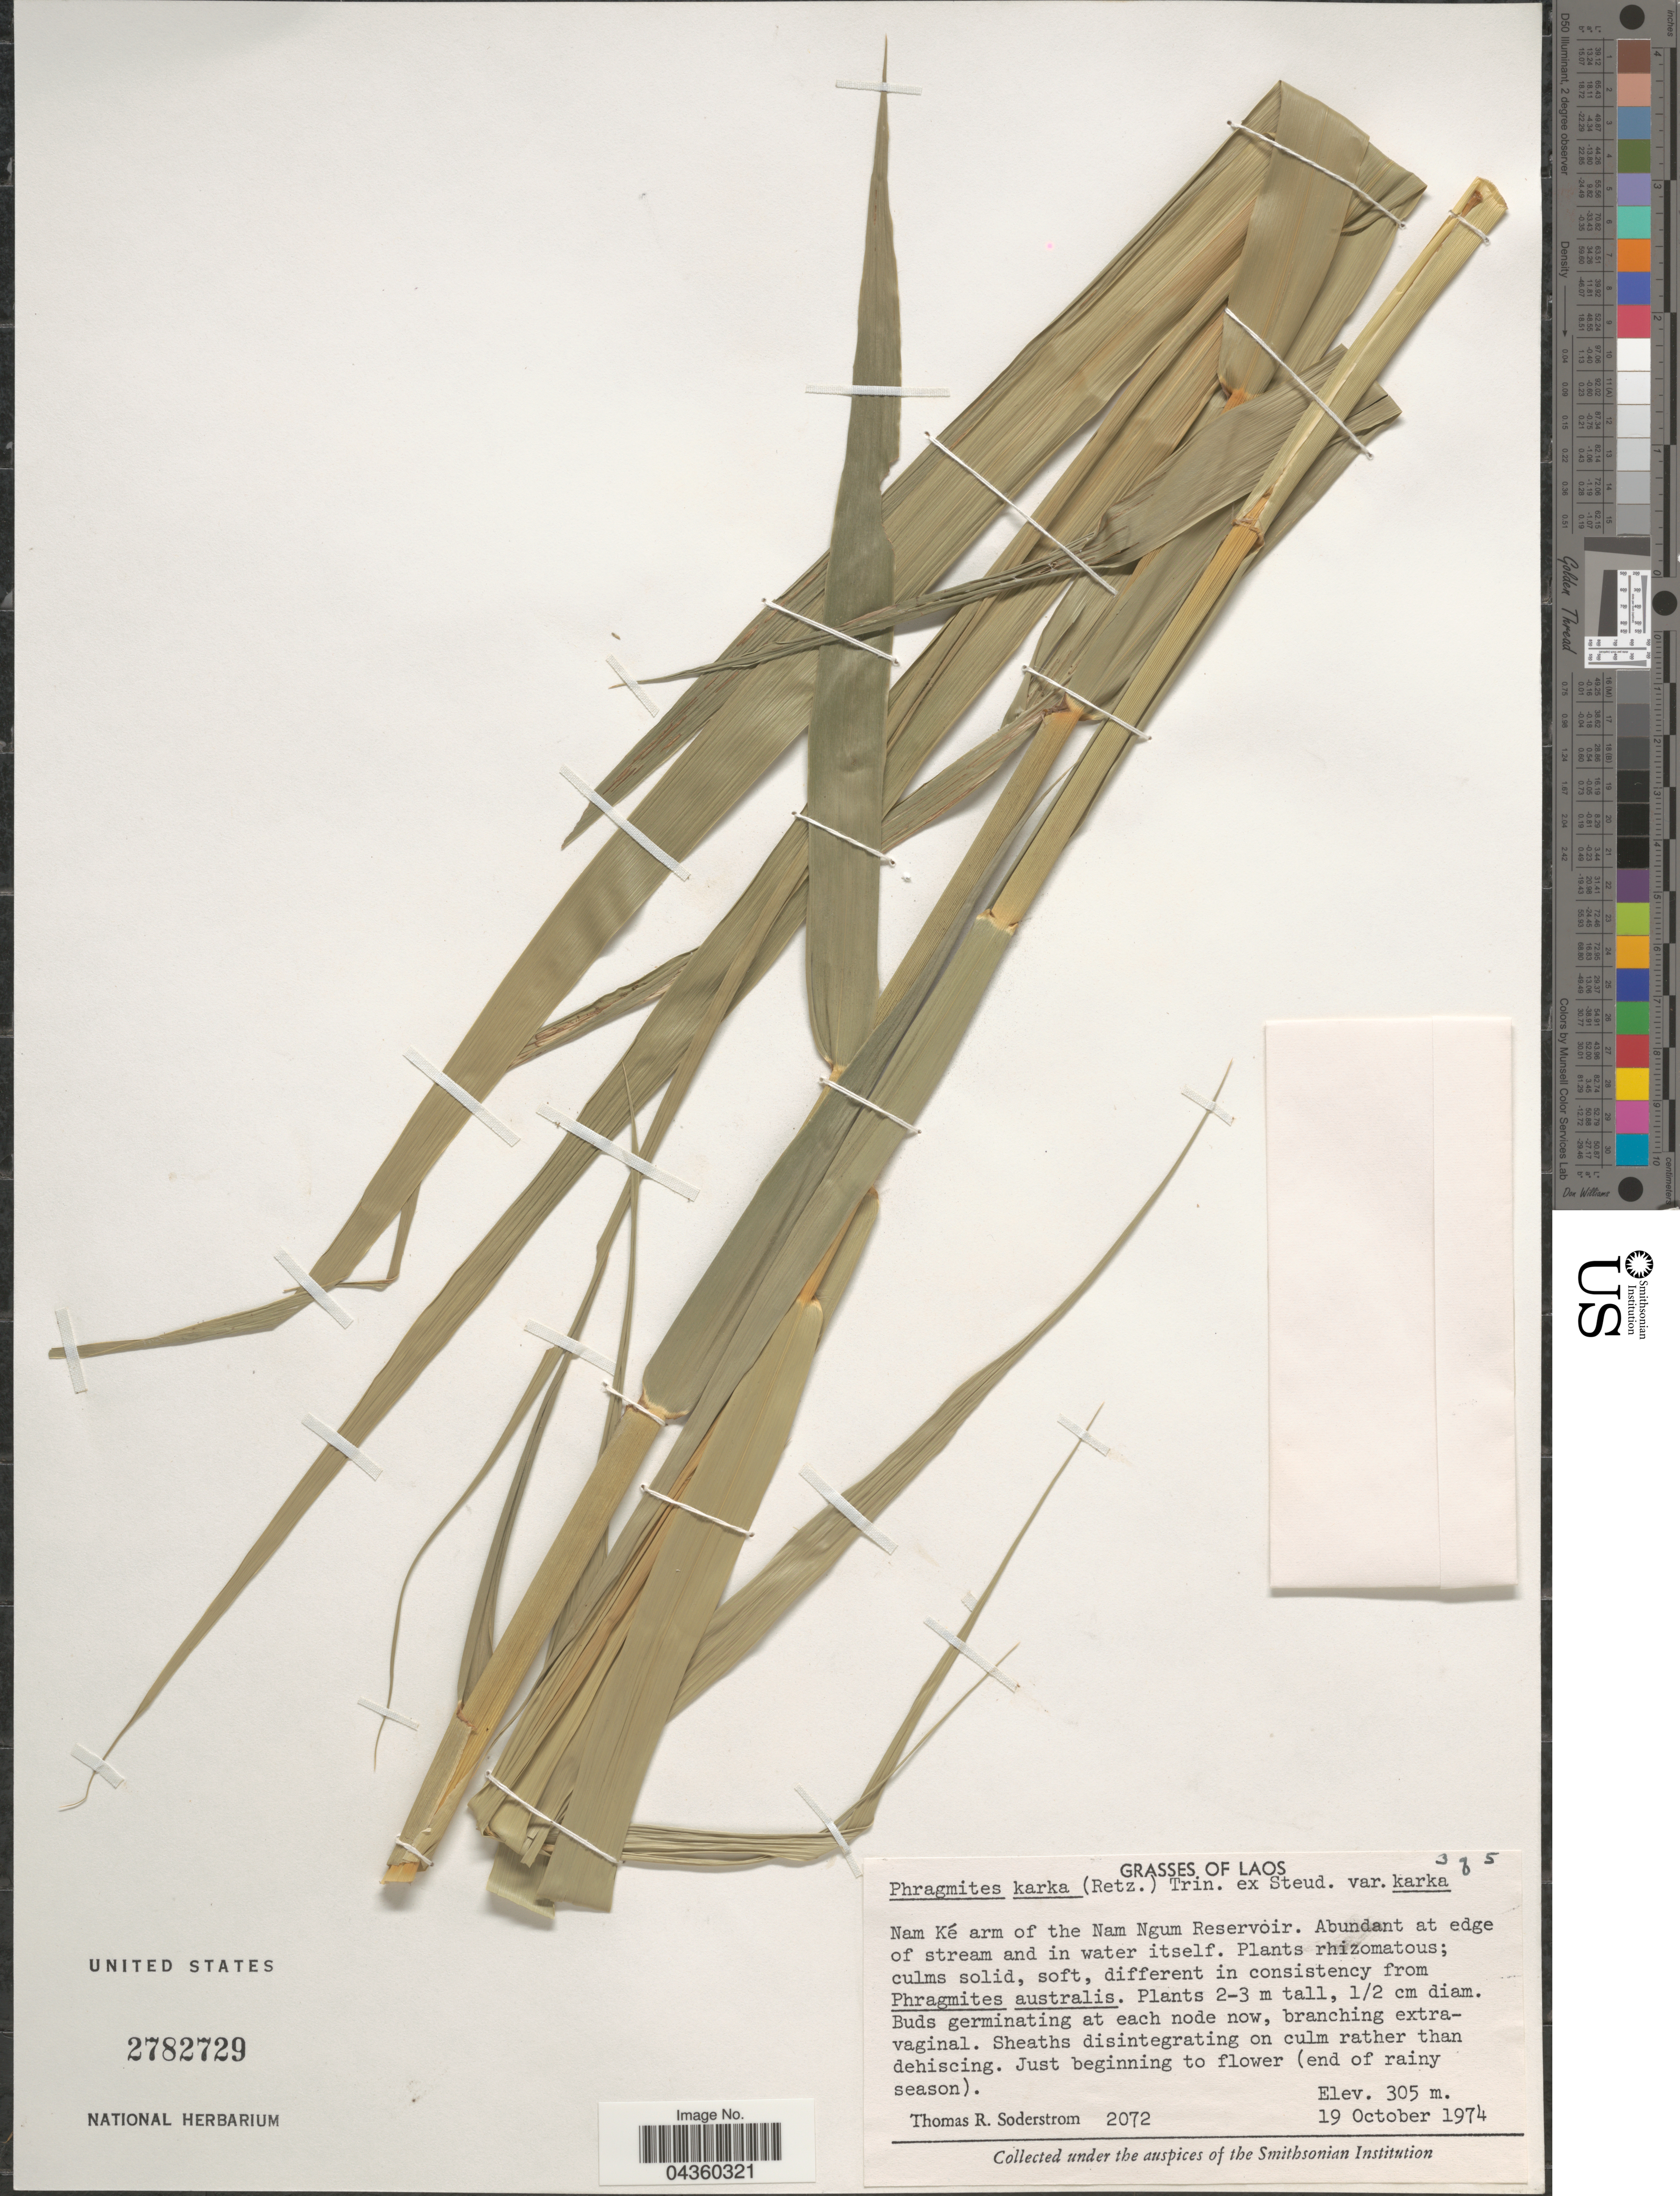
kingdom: Plantae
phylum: Tracheophyta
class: Liliopsida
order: Poales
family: Poaceae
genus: Phragmites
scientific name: Phragmites karka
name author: (Retz.) Trin. ex Steud.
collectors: T. R. Soderstrom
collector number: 2072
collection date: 1974-10-19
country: Laos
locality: Nam Ké arm of the Nam Ngum Reservoir.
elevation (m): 305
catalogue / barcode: US 2782729